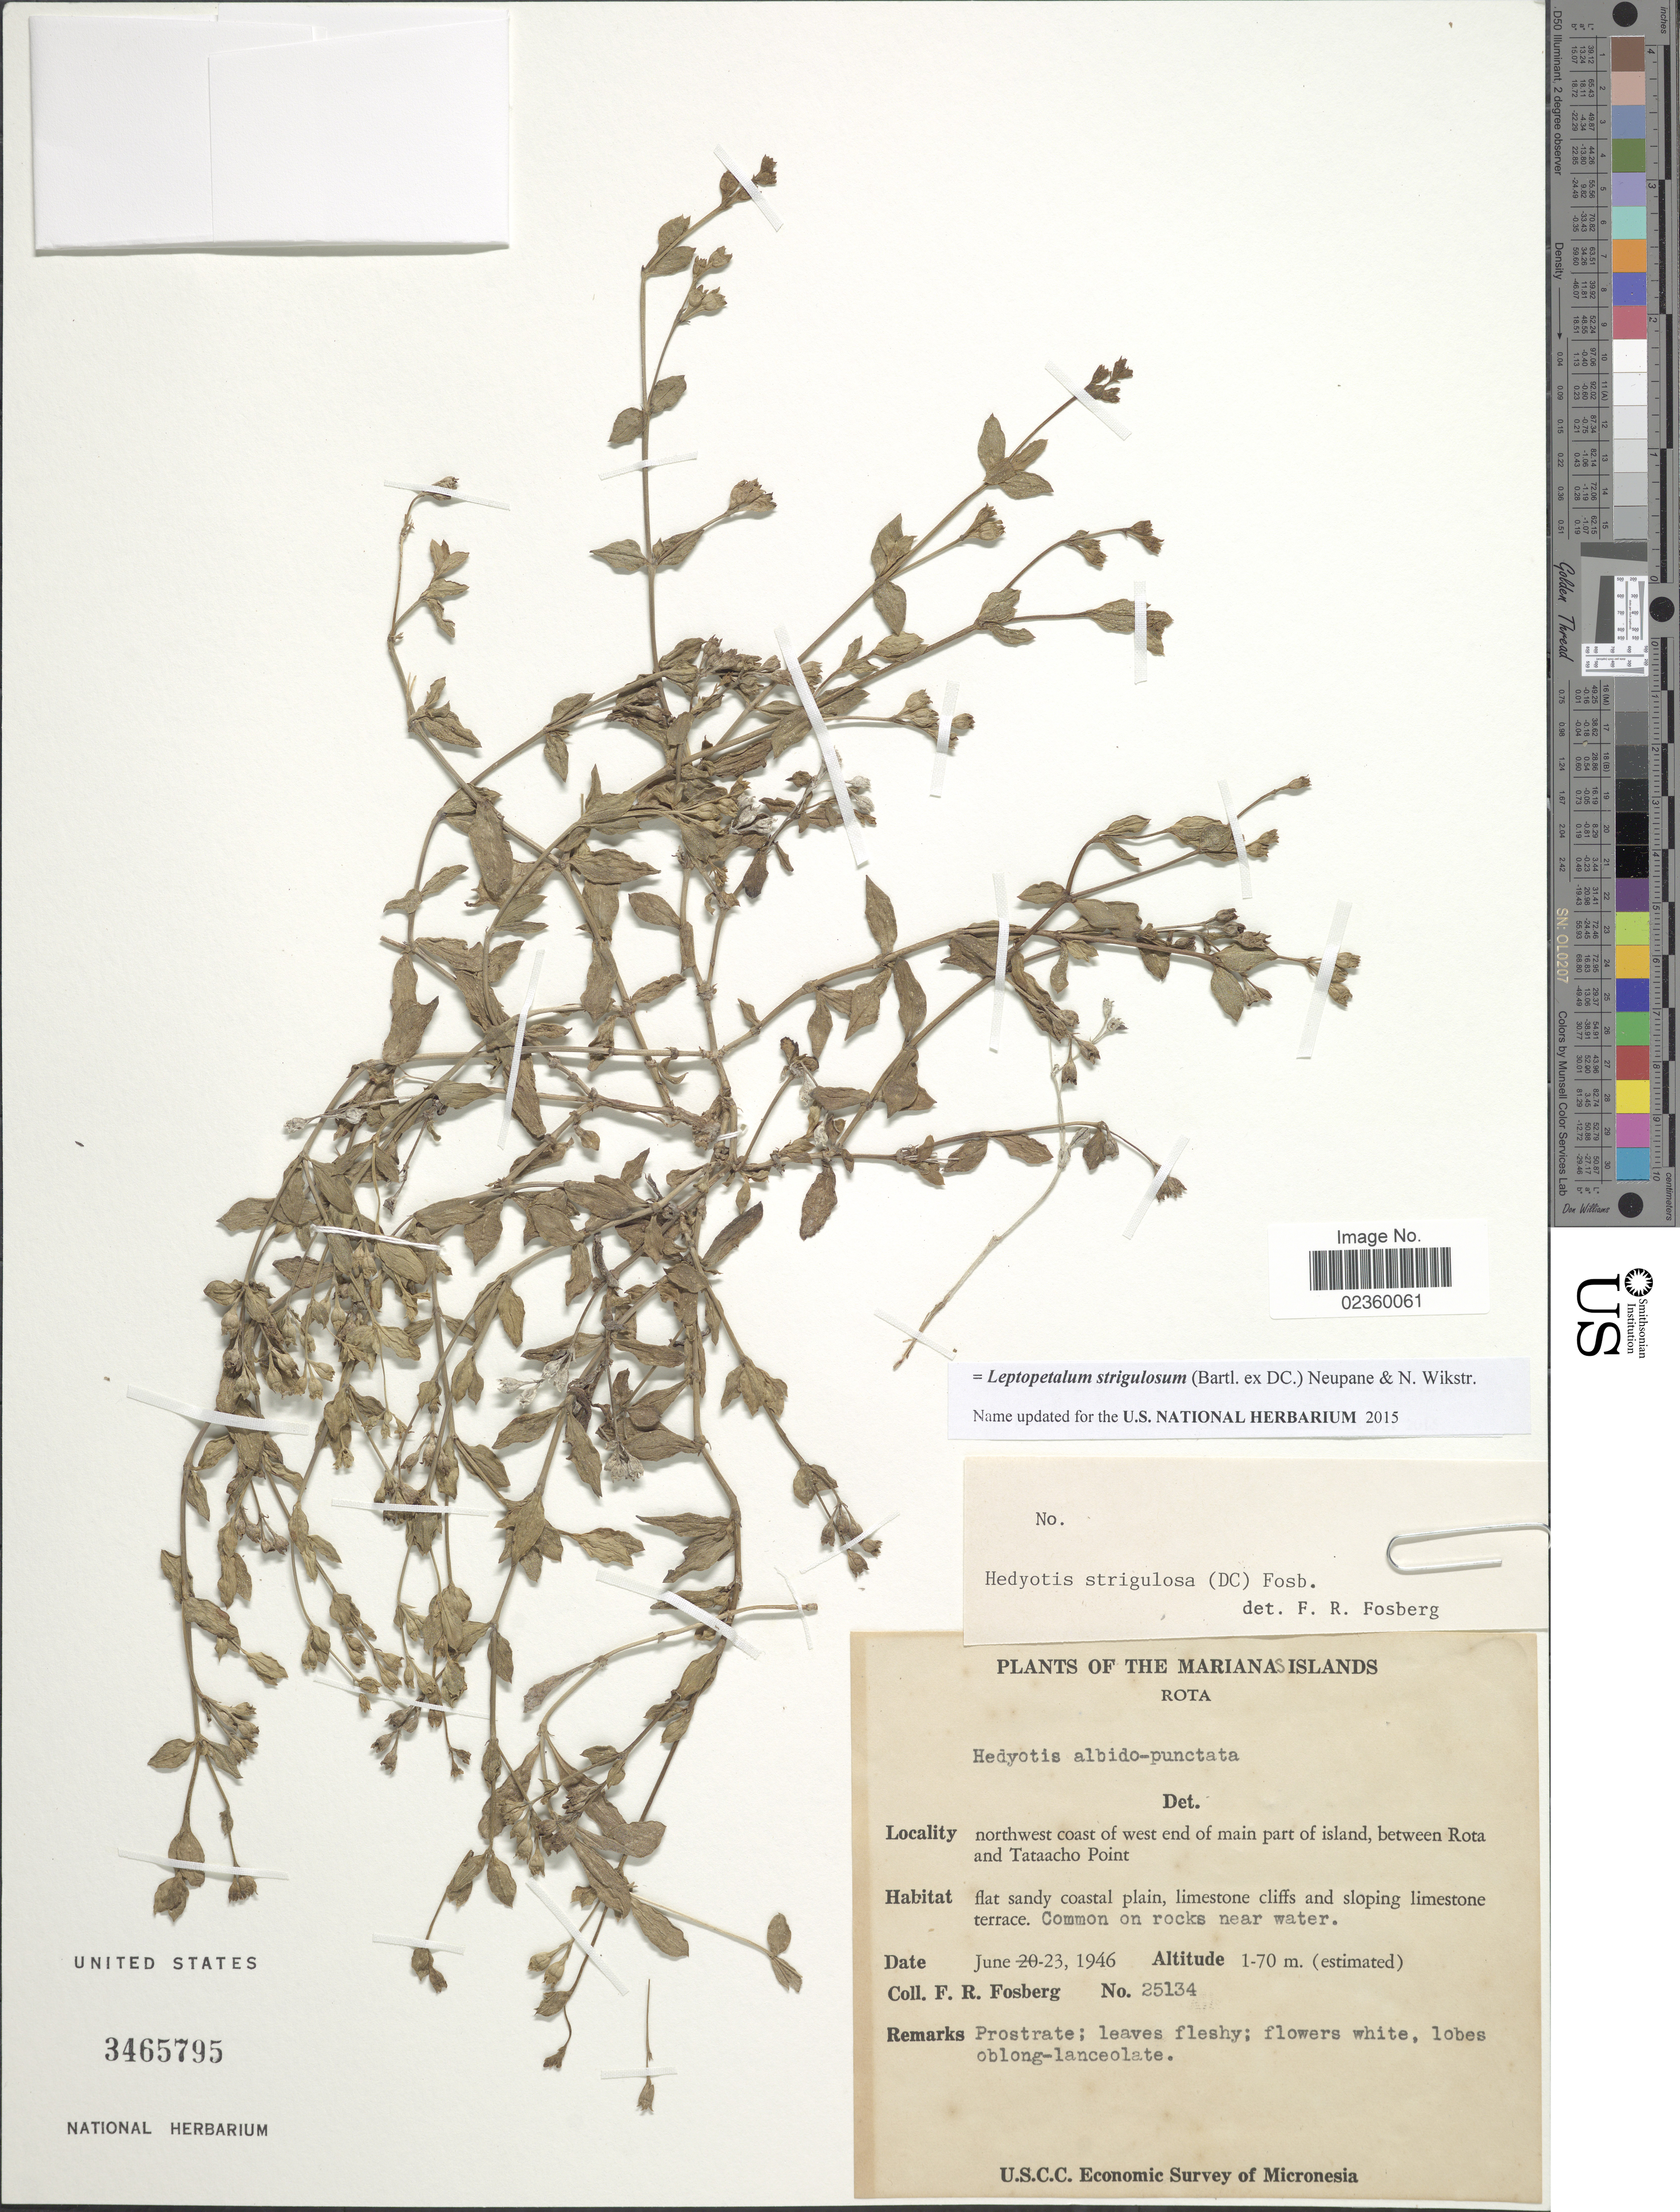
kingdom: Plantae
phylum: Tracheophyta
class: Magnoliopsida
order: Gentianales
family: Rubiaceae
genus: Leptopetalum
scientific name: Leptopetalum strigulosum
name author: (Bartl. ex DC.) Neupane & N. Wikstr.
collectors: F. R. Fosberg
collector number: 25134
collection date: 1946-06-23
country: Northern Mariana Islands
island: Rota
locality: Rota. northwest coast of west end of main part of inland, between Rota and Tataacho Point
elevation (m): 1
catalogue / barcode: US 3465795